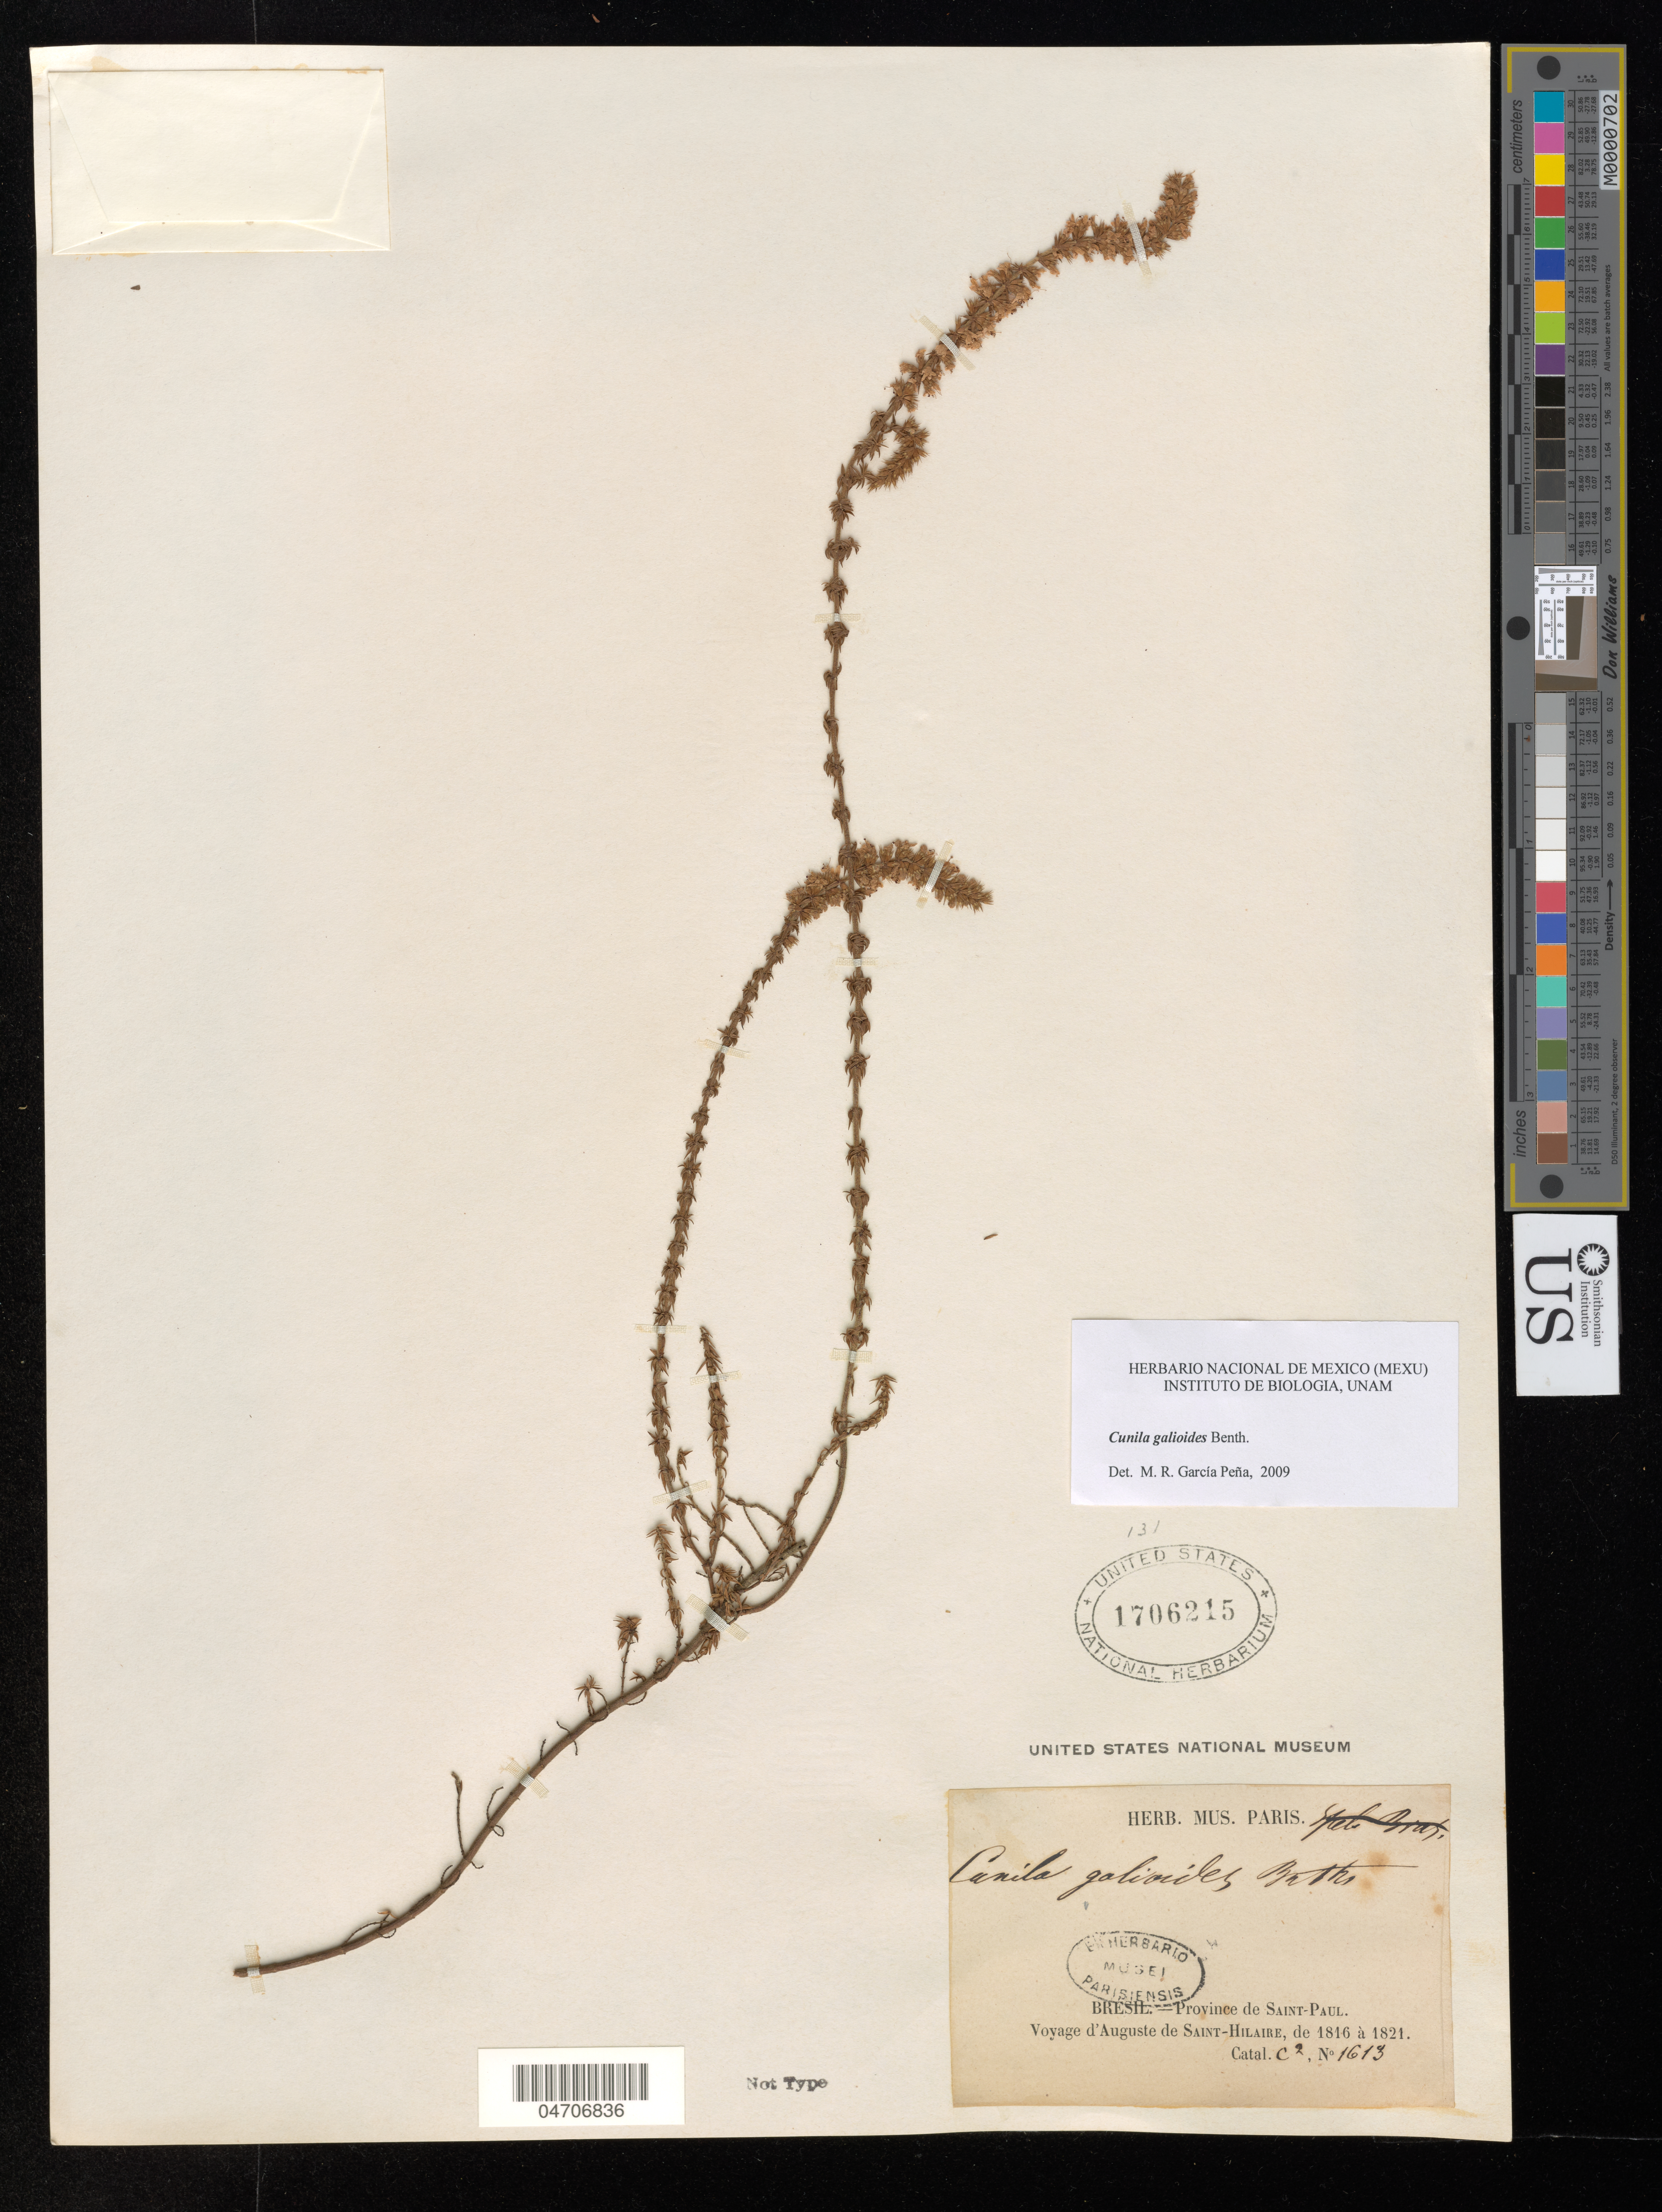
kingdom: Plantae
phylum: Tracheophyta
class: Magnoliopsida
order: Lamiales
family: Lamiaceae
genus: Cunila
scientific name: Cunila galioides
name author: Benth.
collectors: A. De Saint-Hilaire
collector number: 1613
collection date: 1816/1821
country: Brazil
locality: Province de Saint-Paul. Voyage d'Auguste de Saint-Hilaire.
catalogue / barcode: US 1706215